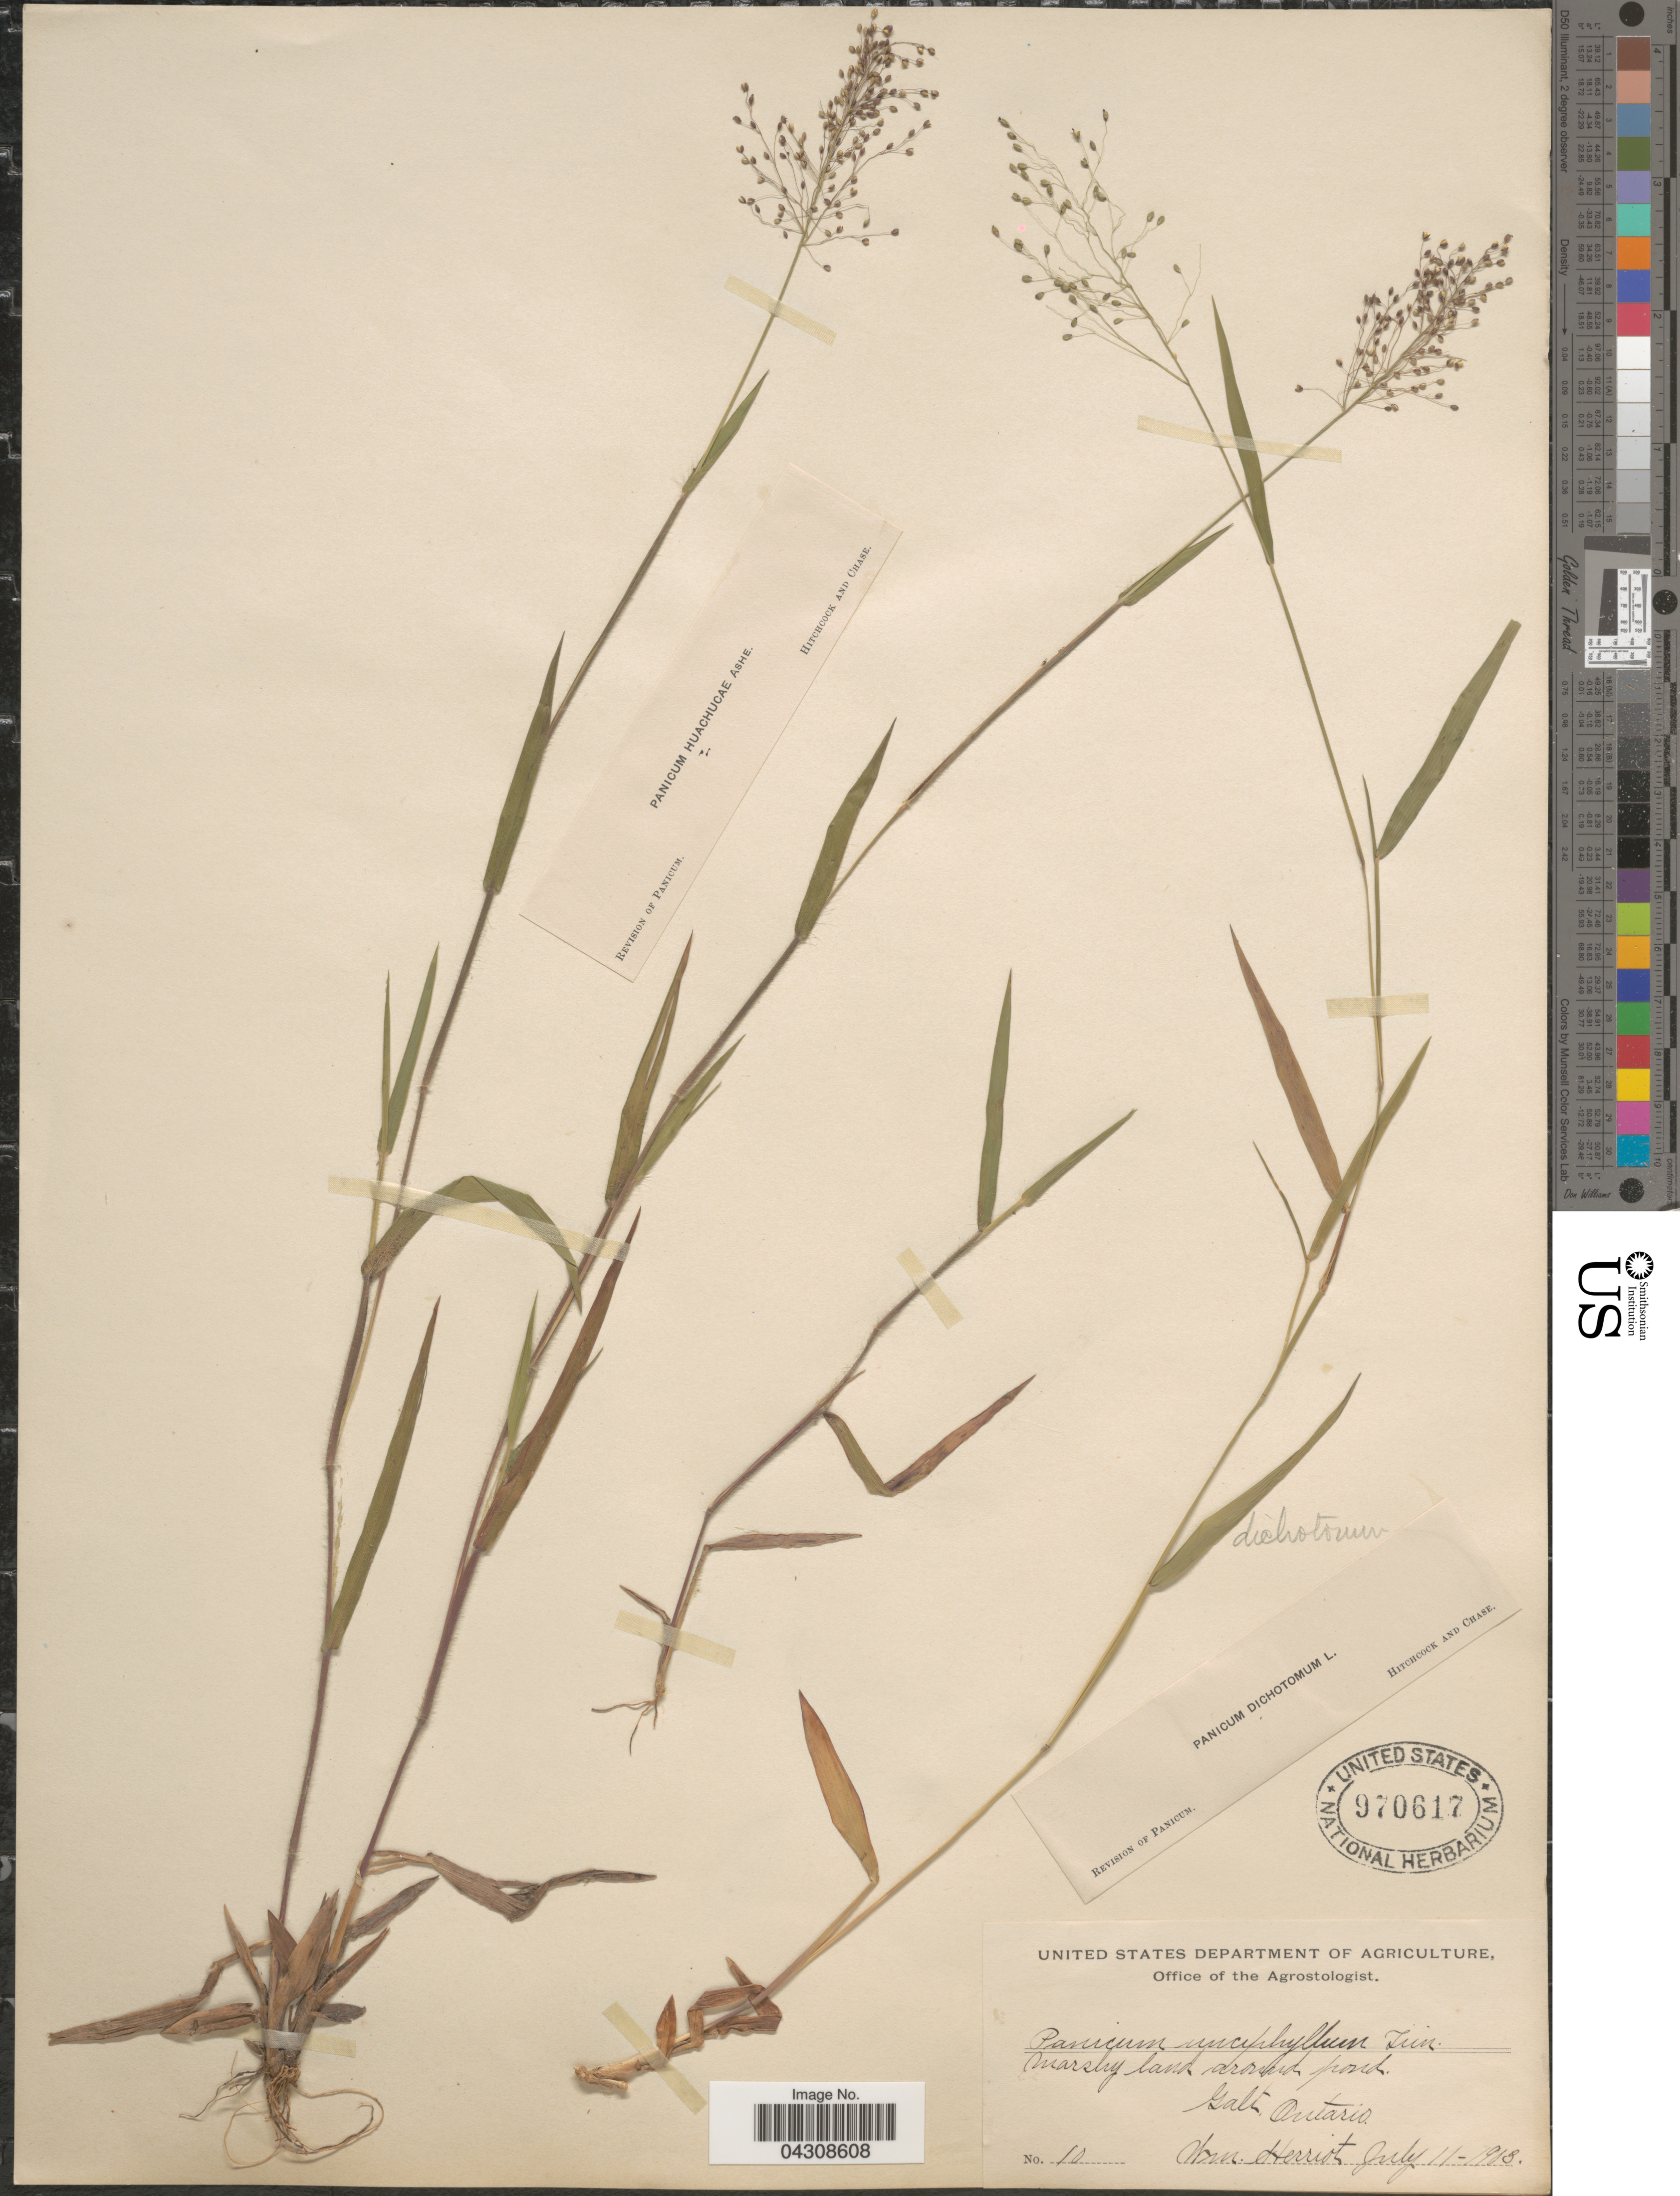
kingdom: Plantae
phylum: Tracheophyta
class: Liliopsida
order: Poales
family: Poaceae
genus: Dichanthelium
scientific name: Dichanthelium acuminatum var. acuminatum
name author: (Sw.) Gould & C.A. Clark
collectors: W. Herriot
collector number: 10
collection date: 1903-07-11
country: Canada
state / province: Ontario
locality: Galt.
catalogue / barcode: US 970617